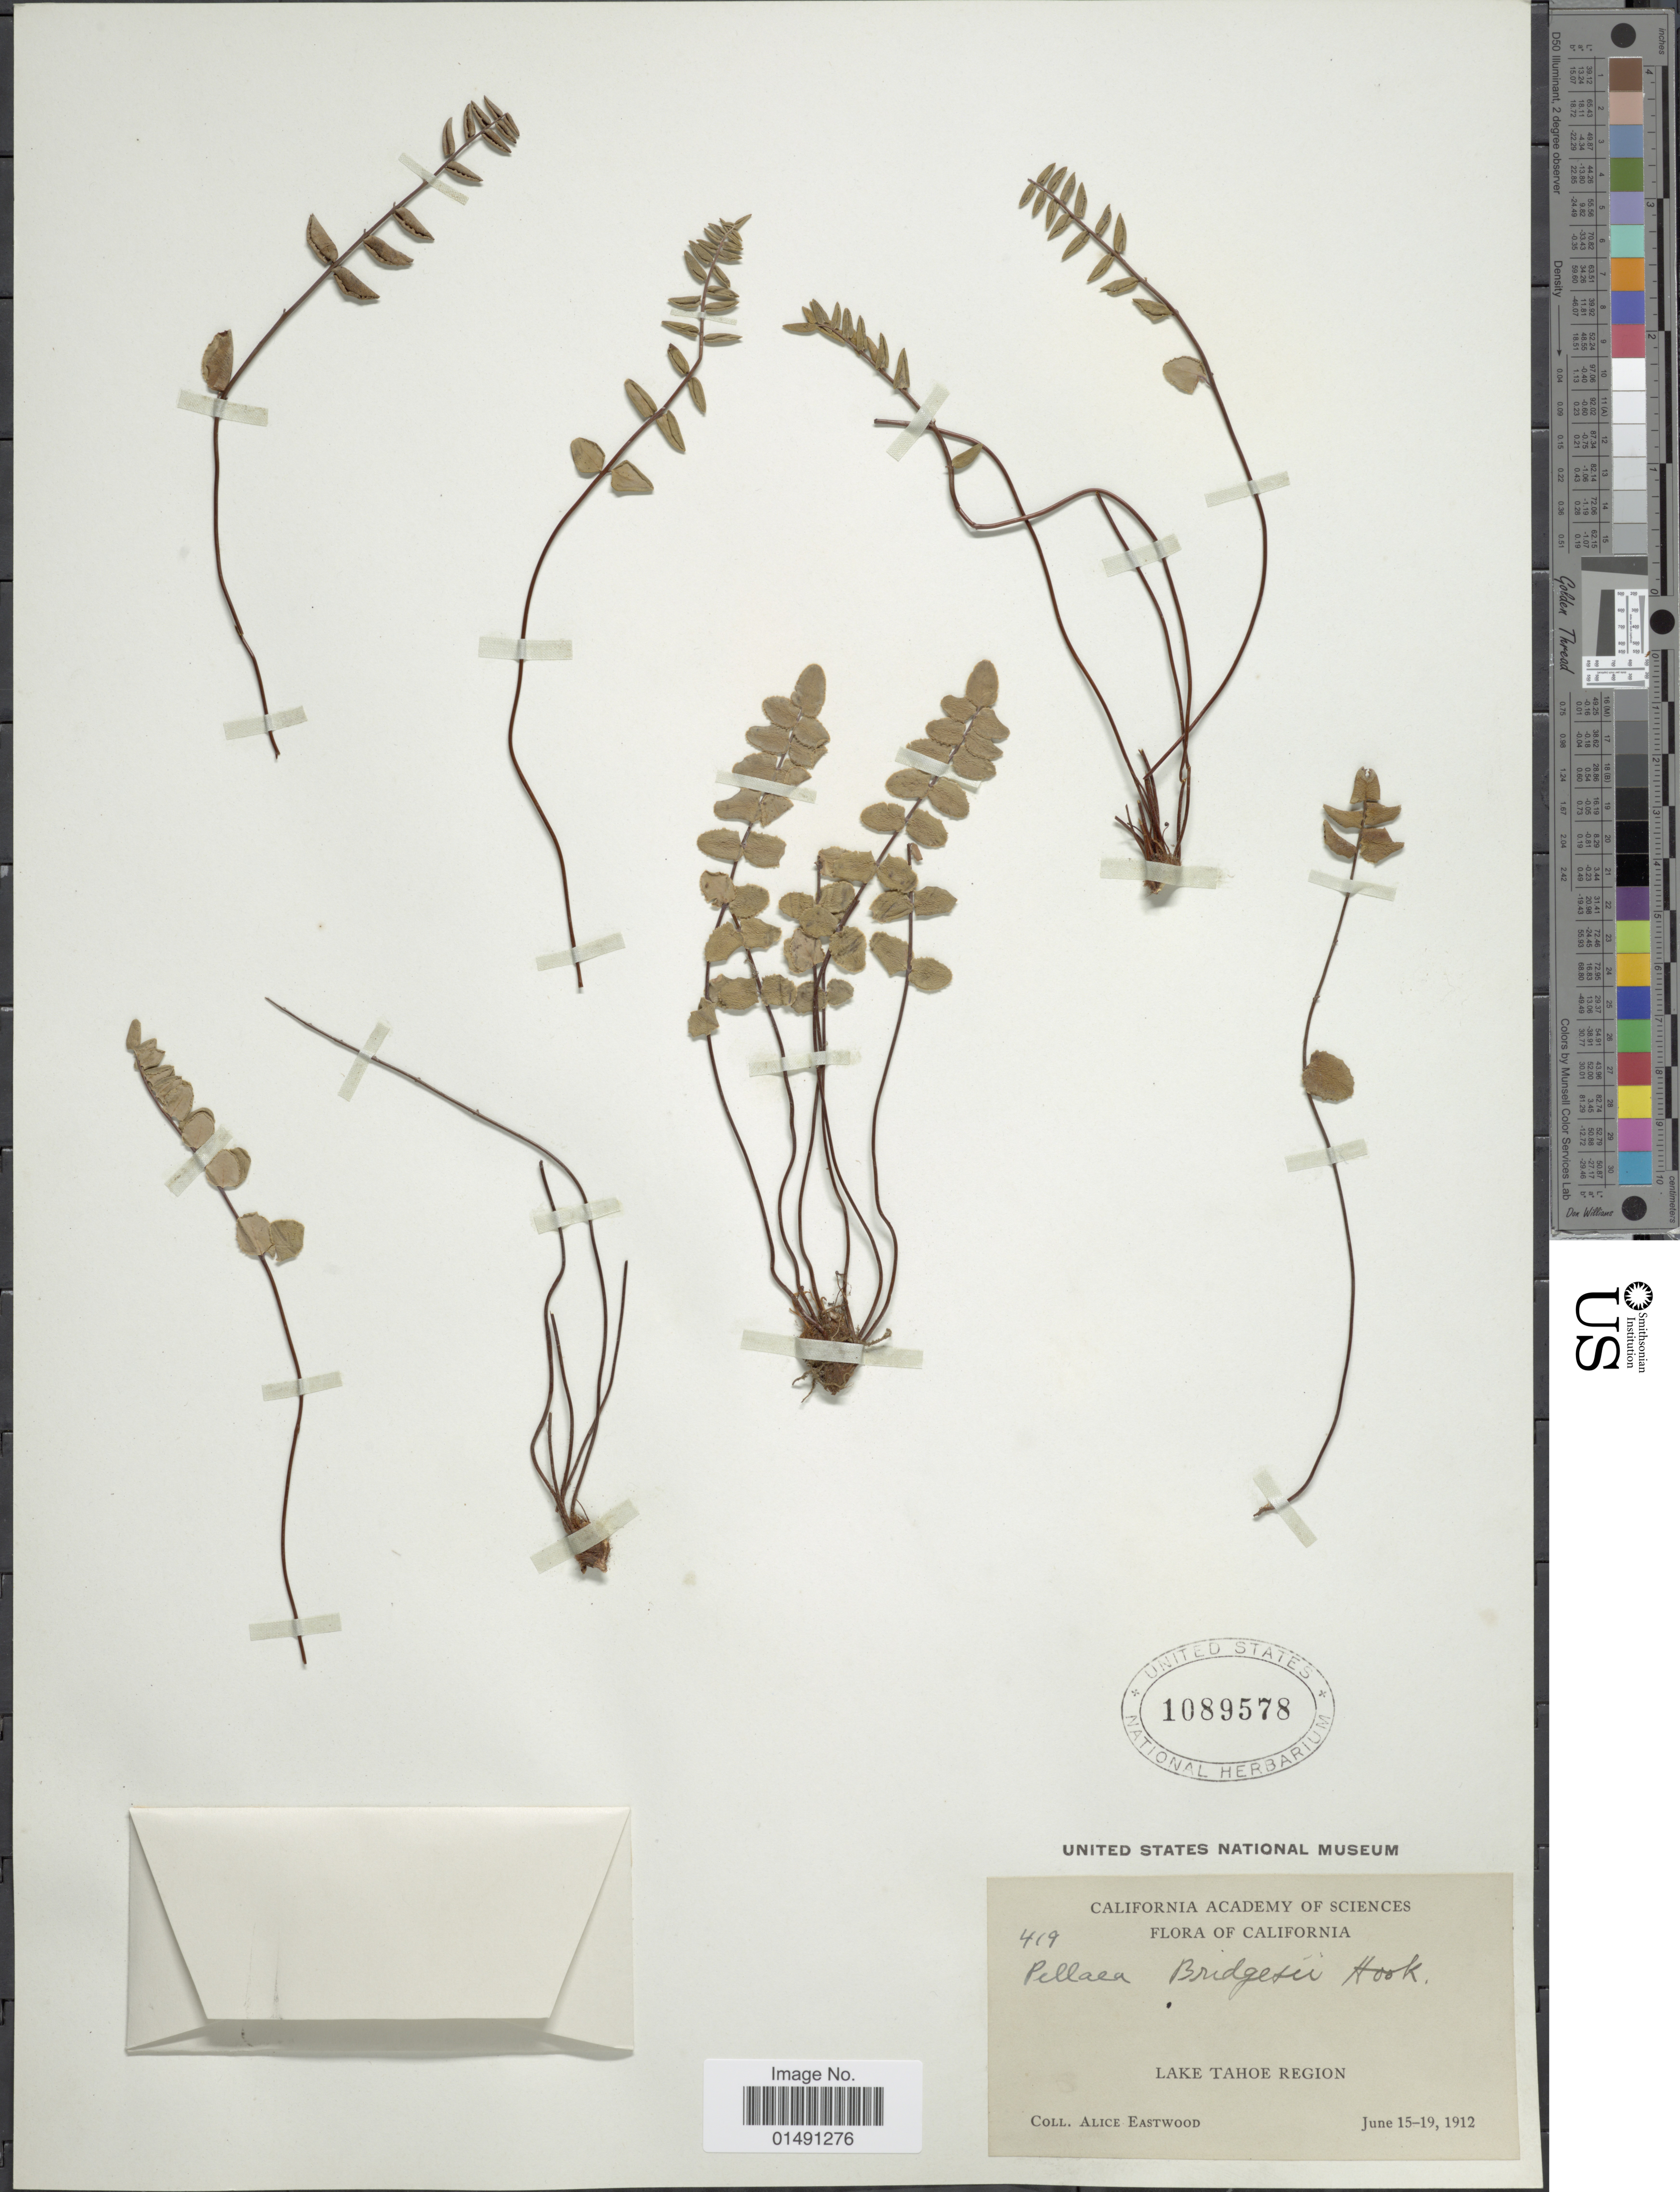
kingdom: Plantae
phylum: Tracheophyta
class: Polypodiopsida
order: Polypodiales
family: Pteridaceae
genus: Pellaea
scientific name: Pellaea bridgesii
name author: Hook.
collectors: A. Eastwood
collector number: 419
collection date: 1912-06-15/1912-06-19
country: United States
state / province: California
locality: Lake Tahoe Region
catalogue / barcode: US 1089578